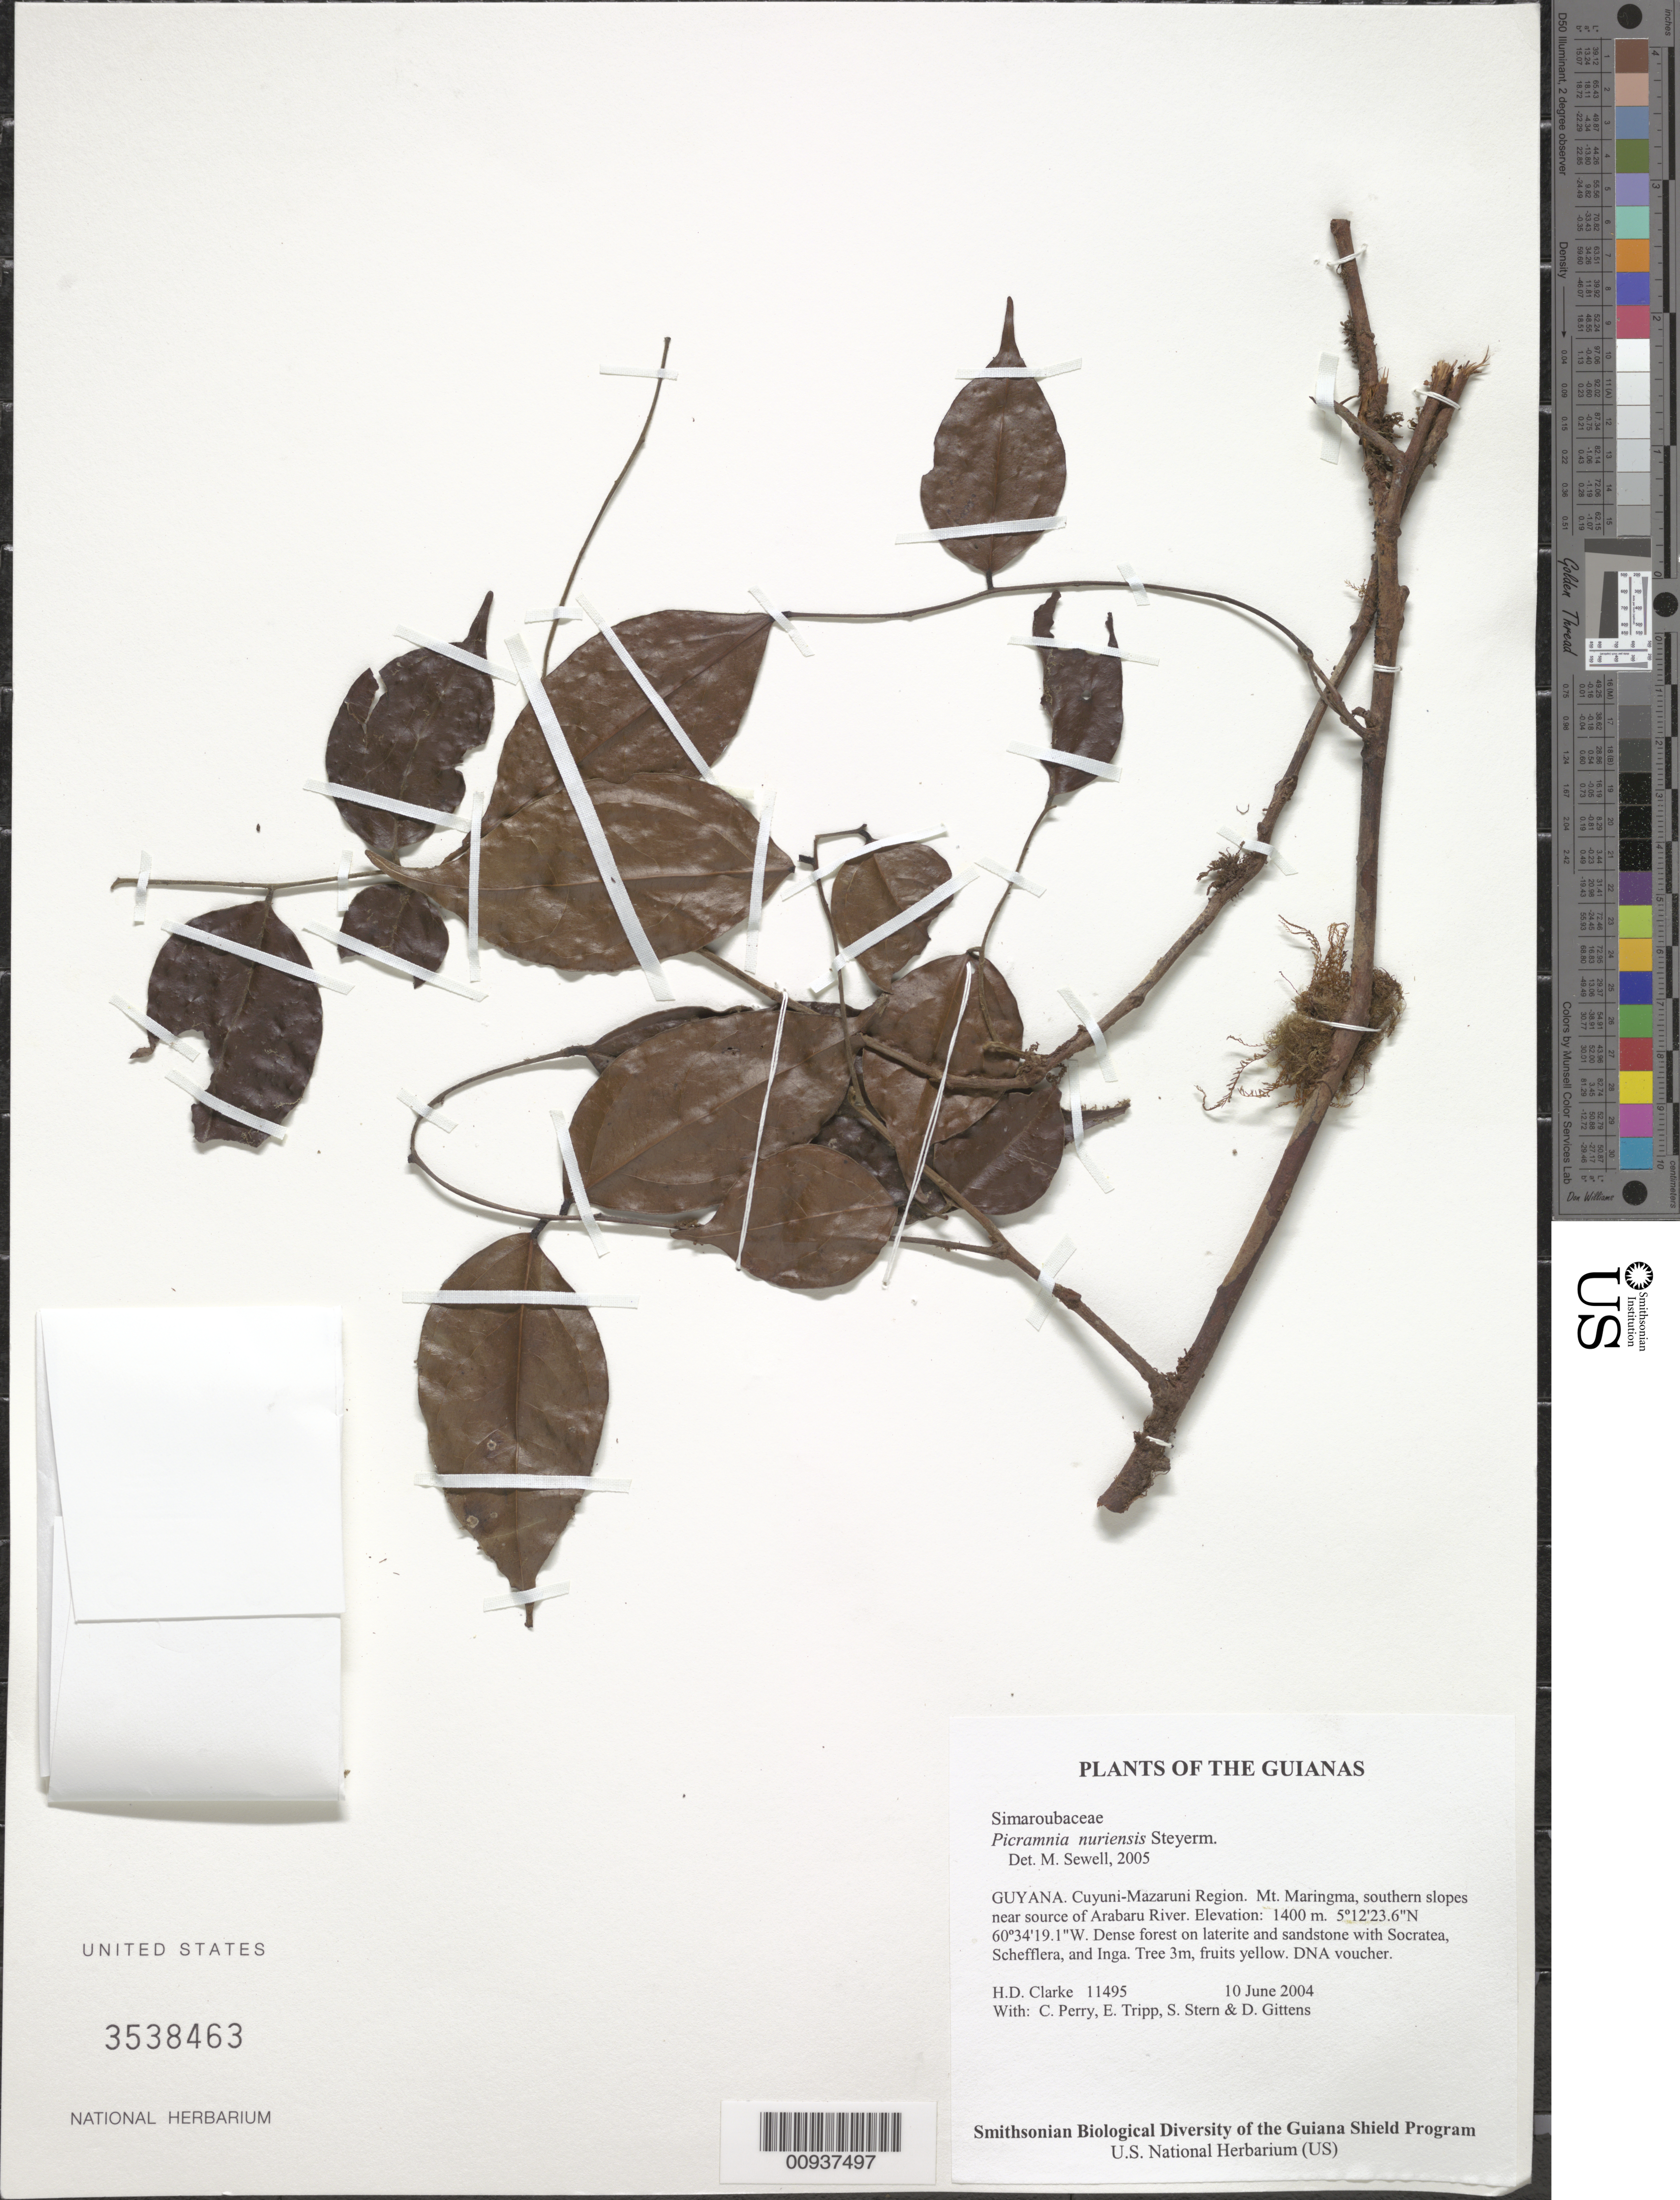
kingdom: Plantae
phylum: Tracheophyta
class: Magnoliopsida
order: Picramniales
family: Picramniaceae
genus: Picramnia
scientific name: Picramnia nuriensis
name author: Steyerm.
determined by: Sewell, M.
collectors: H. D. Clarke, C. Perry, E. Tripp, S. R. Stern & D. Gittens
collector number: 11495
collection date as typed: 10 June 2004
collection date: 2004-06-10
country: Guyana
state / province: Cuyuni-Mazaruni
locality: Mt. Maringma, southern slopes near source of Arabaru River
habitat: Dense forest on laterite and sandstone with Socratea, Schefflera, and Inga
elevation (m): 1400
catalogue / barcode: US 3538463